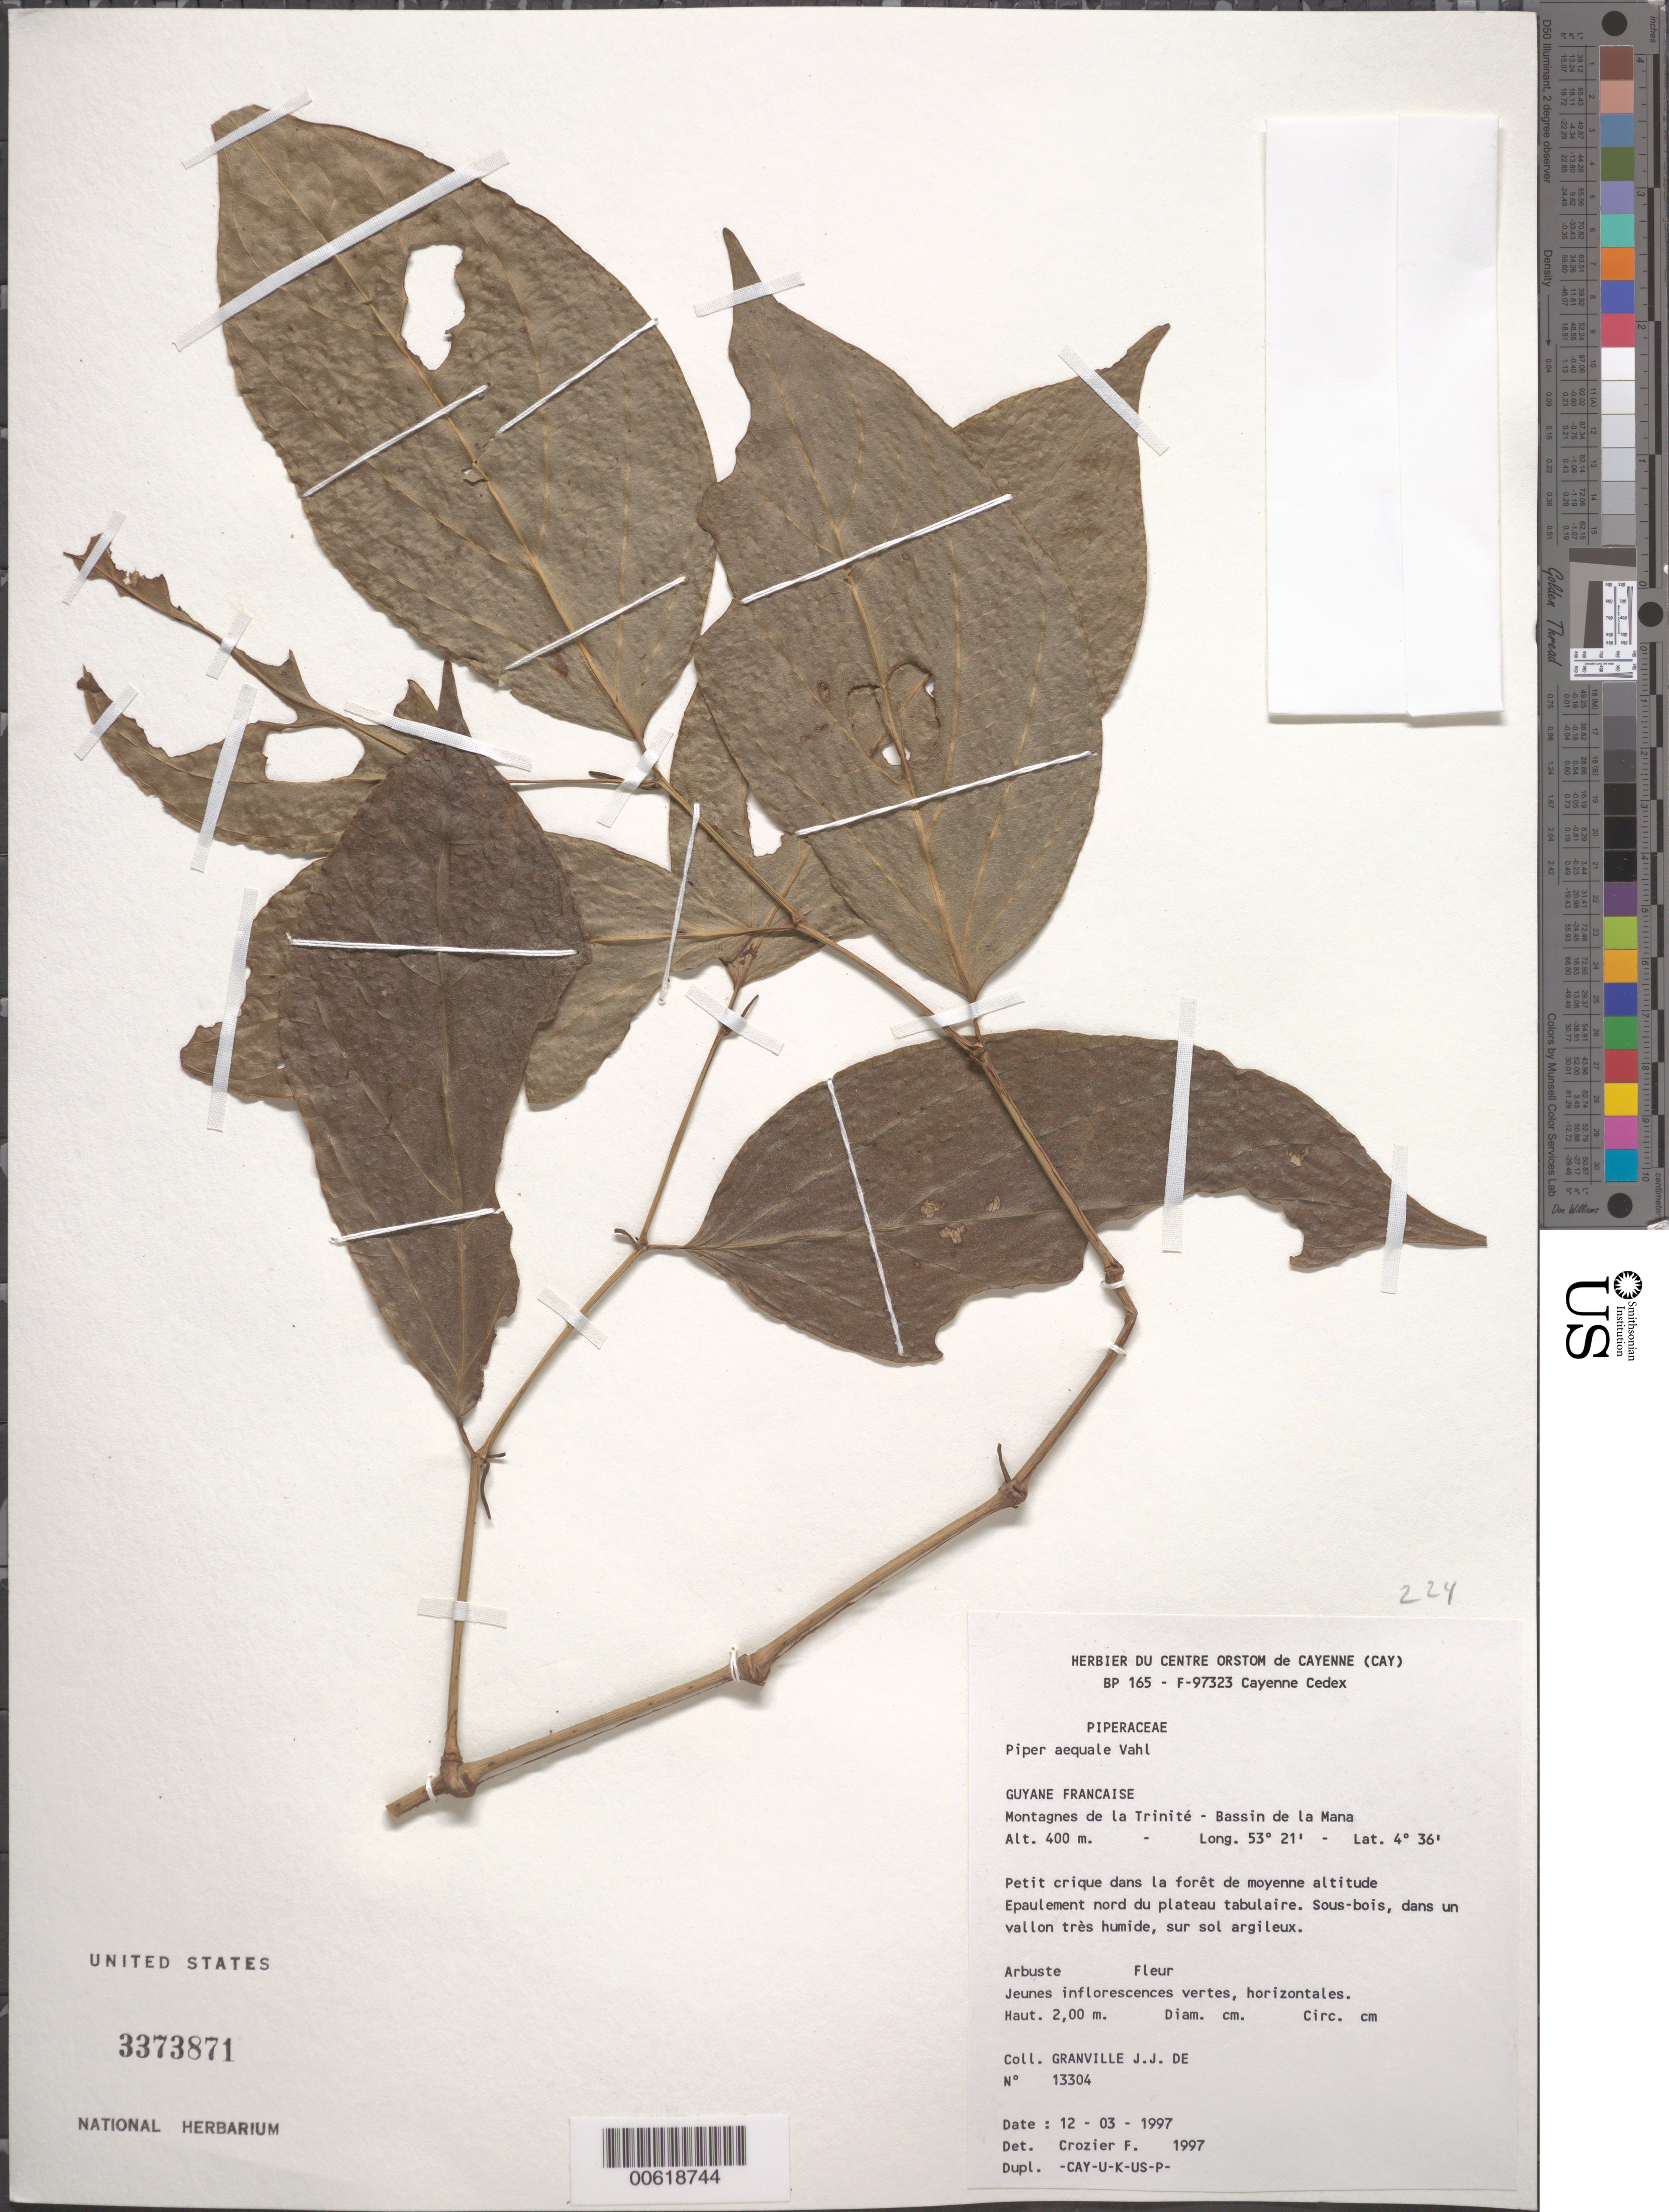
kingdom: Plantae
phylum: Tracheophyta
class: Magnoliopsida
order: Piperales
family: Piperaceae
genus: Piper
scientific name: Piper aequale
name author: Vahl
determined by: Crozier, F.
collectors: J.-J. de Granville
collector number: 13304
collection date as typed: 12-Mar-97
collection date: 1997-03-12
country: French Guiana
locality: Montagnes de la Trinité, Bassin de la Mana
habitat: Petit crique dans la forêt de moyenne altitude. Spaulement nord du plateau tabulaire. Sous bois, dans un vallon tres humide, sur sol argileux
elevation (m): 400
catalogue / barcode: US 3373871